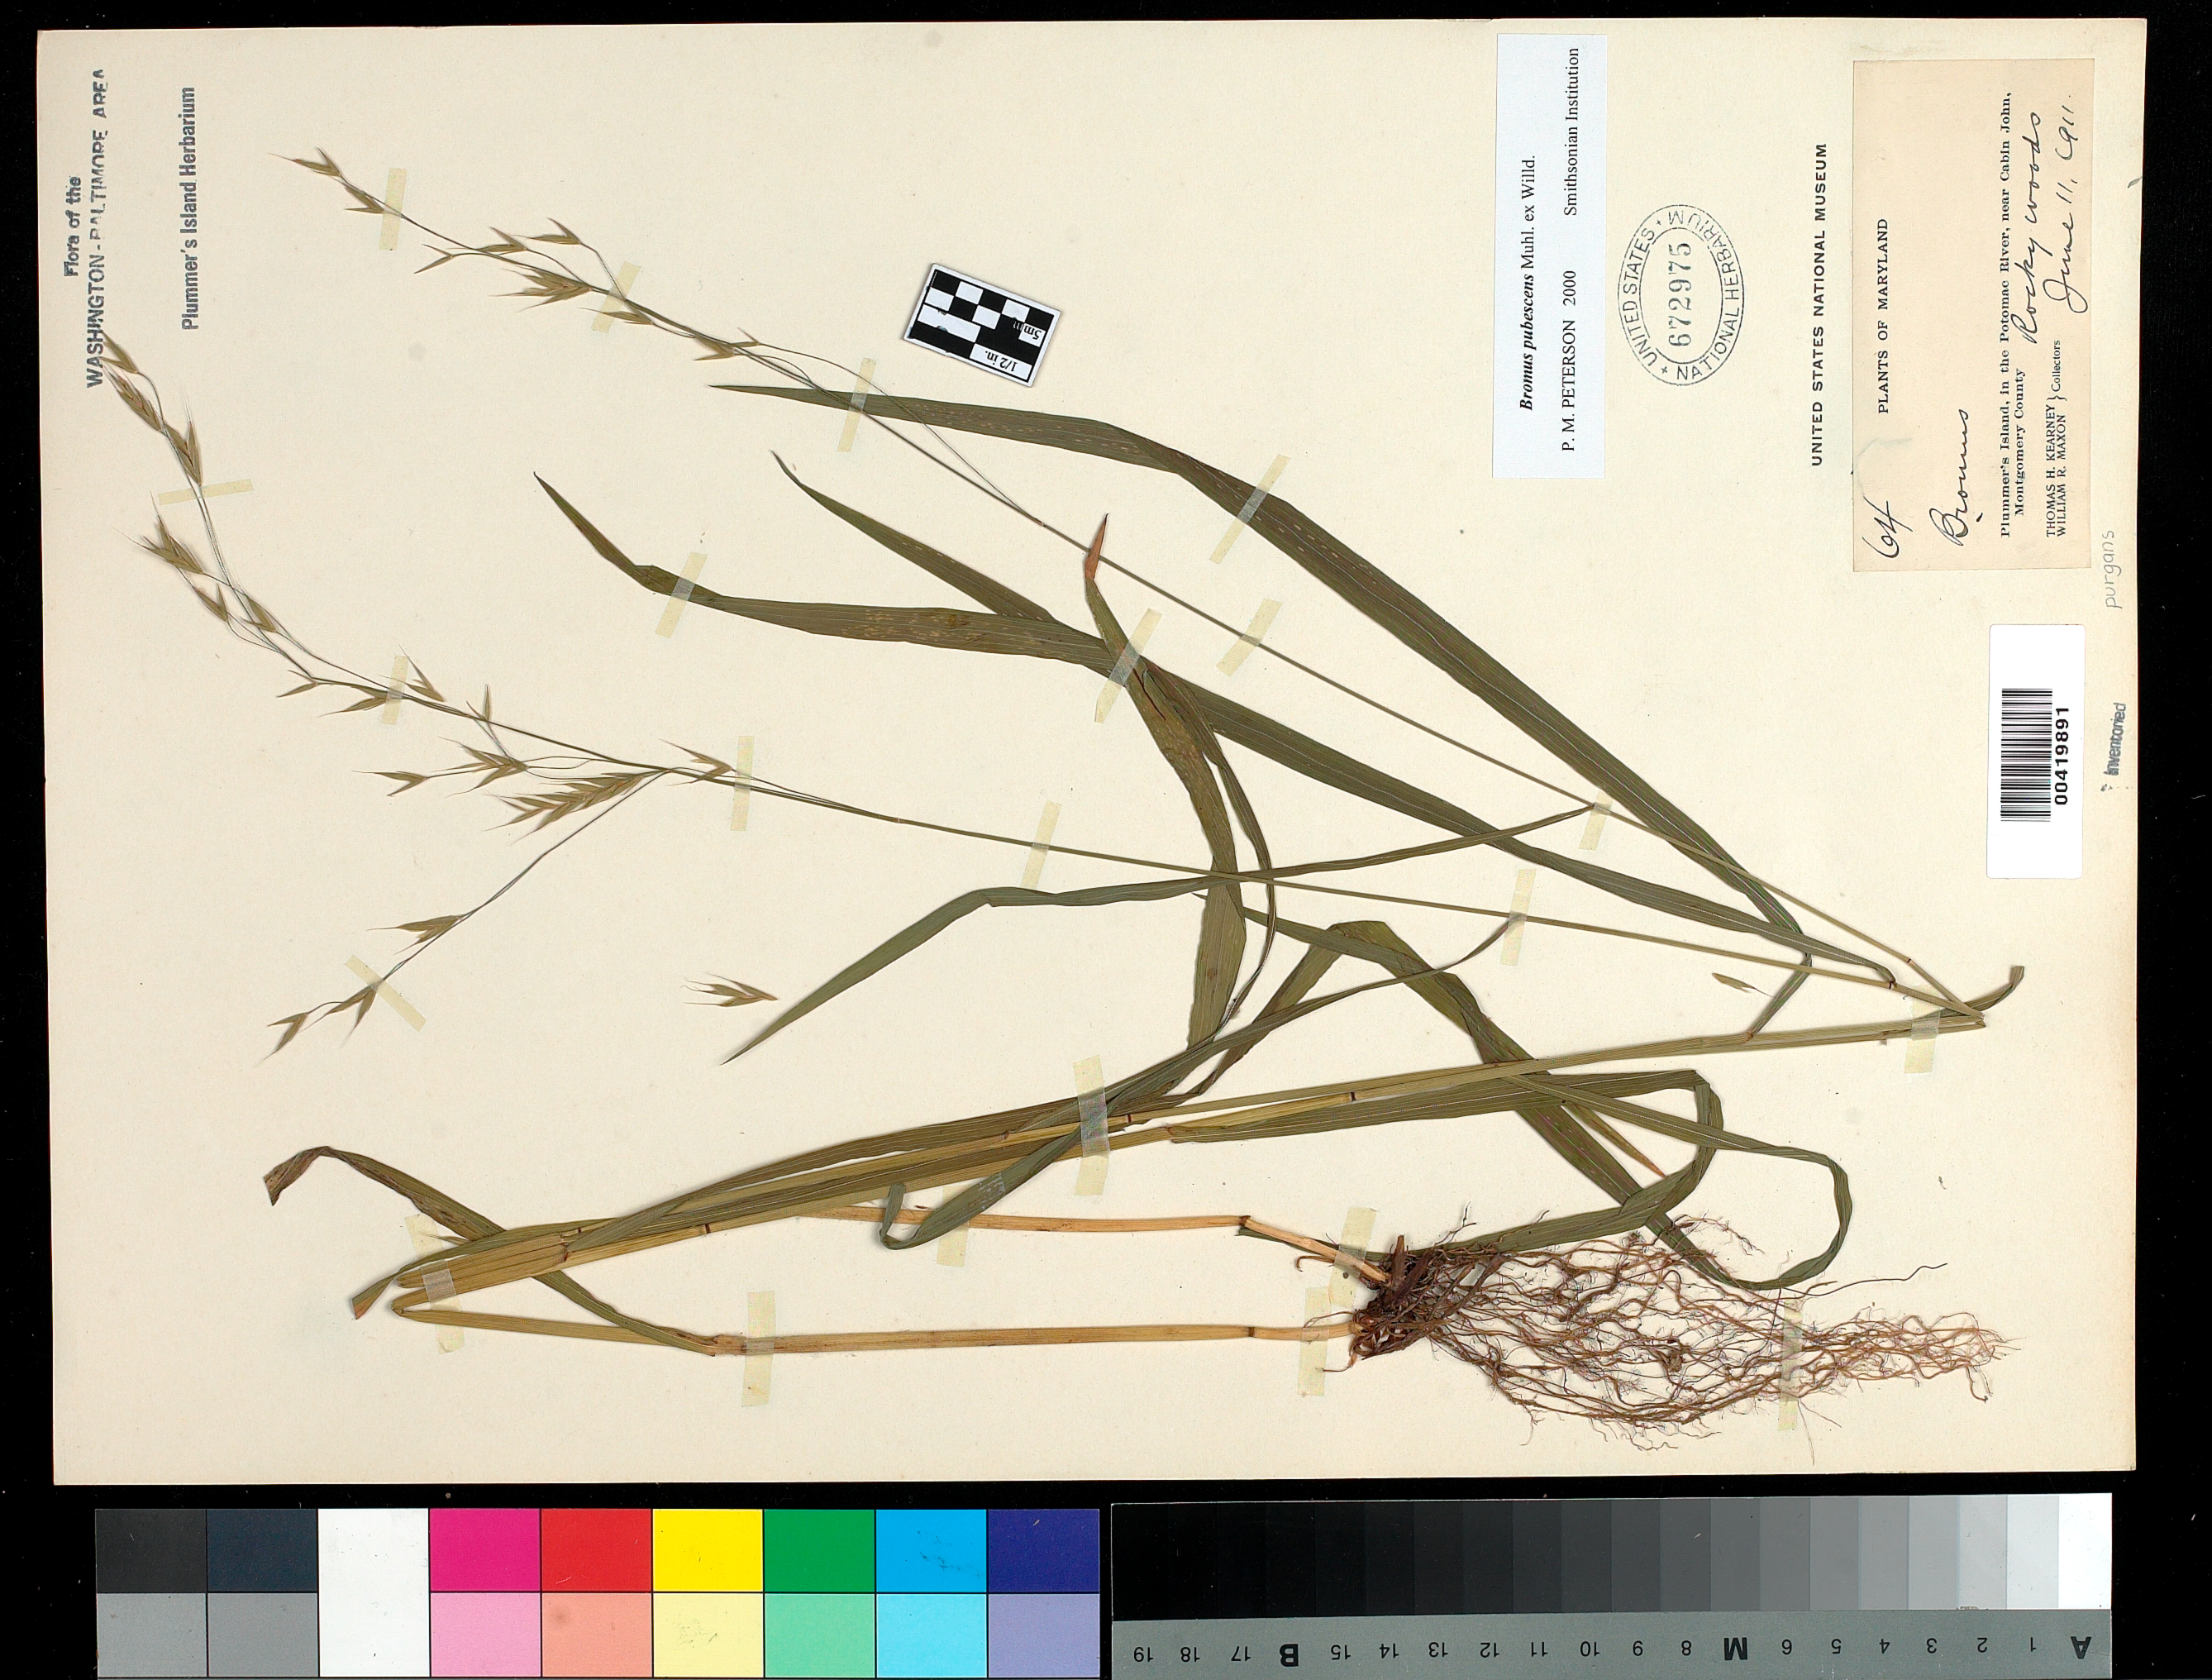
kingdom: Plantae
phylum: Tracheophyta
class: Liliopsida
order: Poales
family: Poaceae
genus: Bromus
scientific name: Bromus pubescens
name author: Muhl. ex Willd.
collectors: T. H. Kearney & W. R. Maxon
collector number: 64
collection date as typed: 11 Jun 1911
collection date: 1911-06-11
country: United States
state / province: Maryland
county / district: Montgomery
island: Plummers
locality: Plummer's Island Plummers Island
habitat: Rocky woods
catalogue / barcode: US 672975